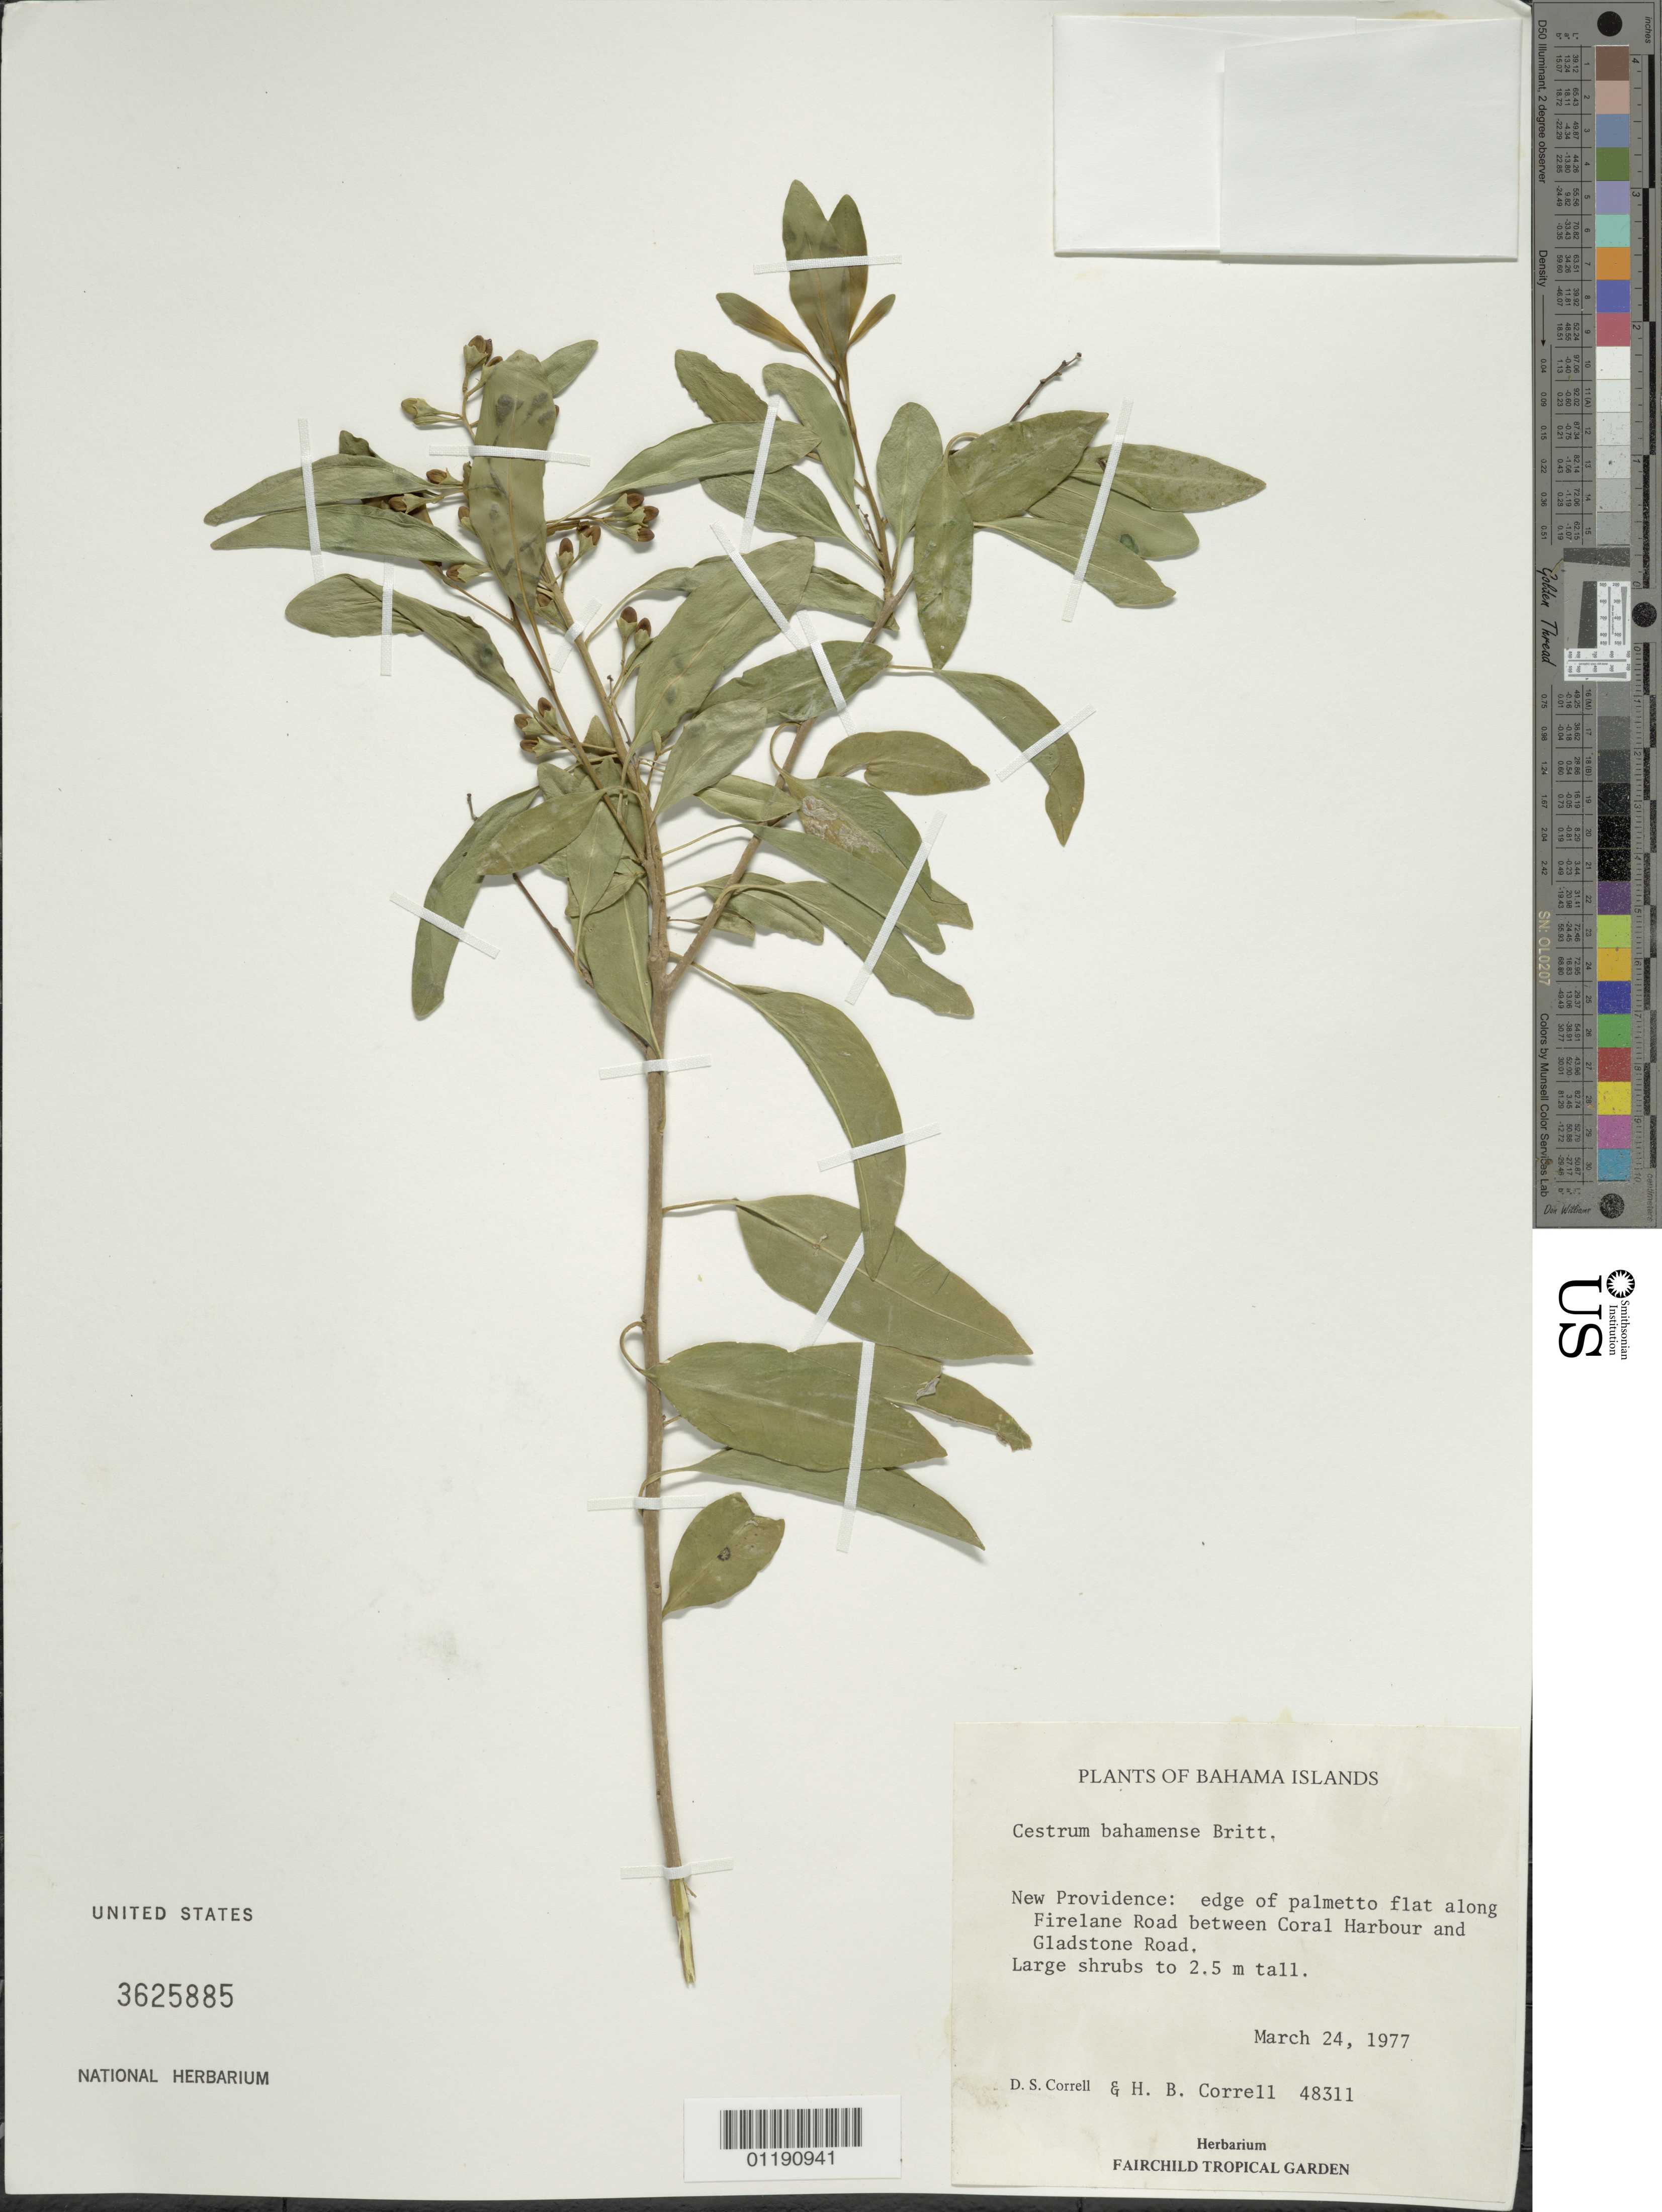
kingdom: Plantae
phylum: Tracheophyta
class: Magnoliopsida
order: Solanales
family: Solanaceae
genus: Cestrum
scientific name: Cestrum bahamense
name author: Britton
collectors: D. S. Correll & H. Correll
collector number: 48311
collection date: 1977-03-24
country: Bahamas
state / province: New Providence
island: New Providence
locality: New Providence: edge of palmetto flat along Firelane Road between Coral Harbour and Gladstone Road.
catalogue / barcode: US 3625885